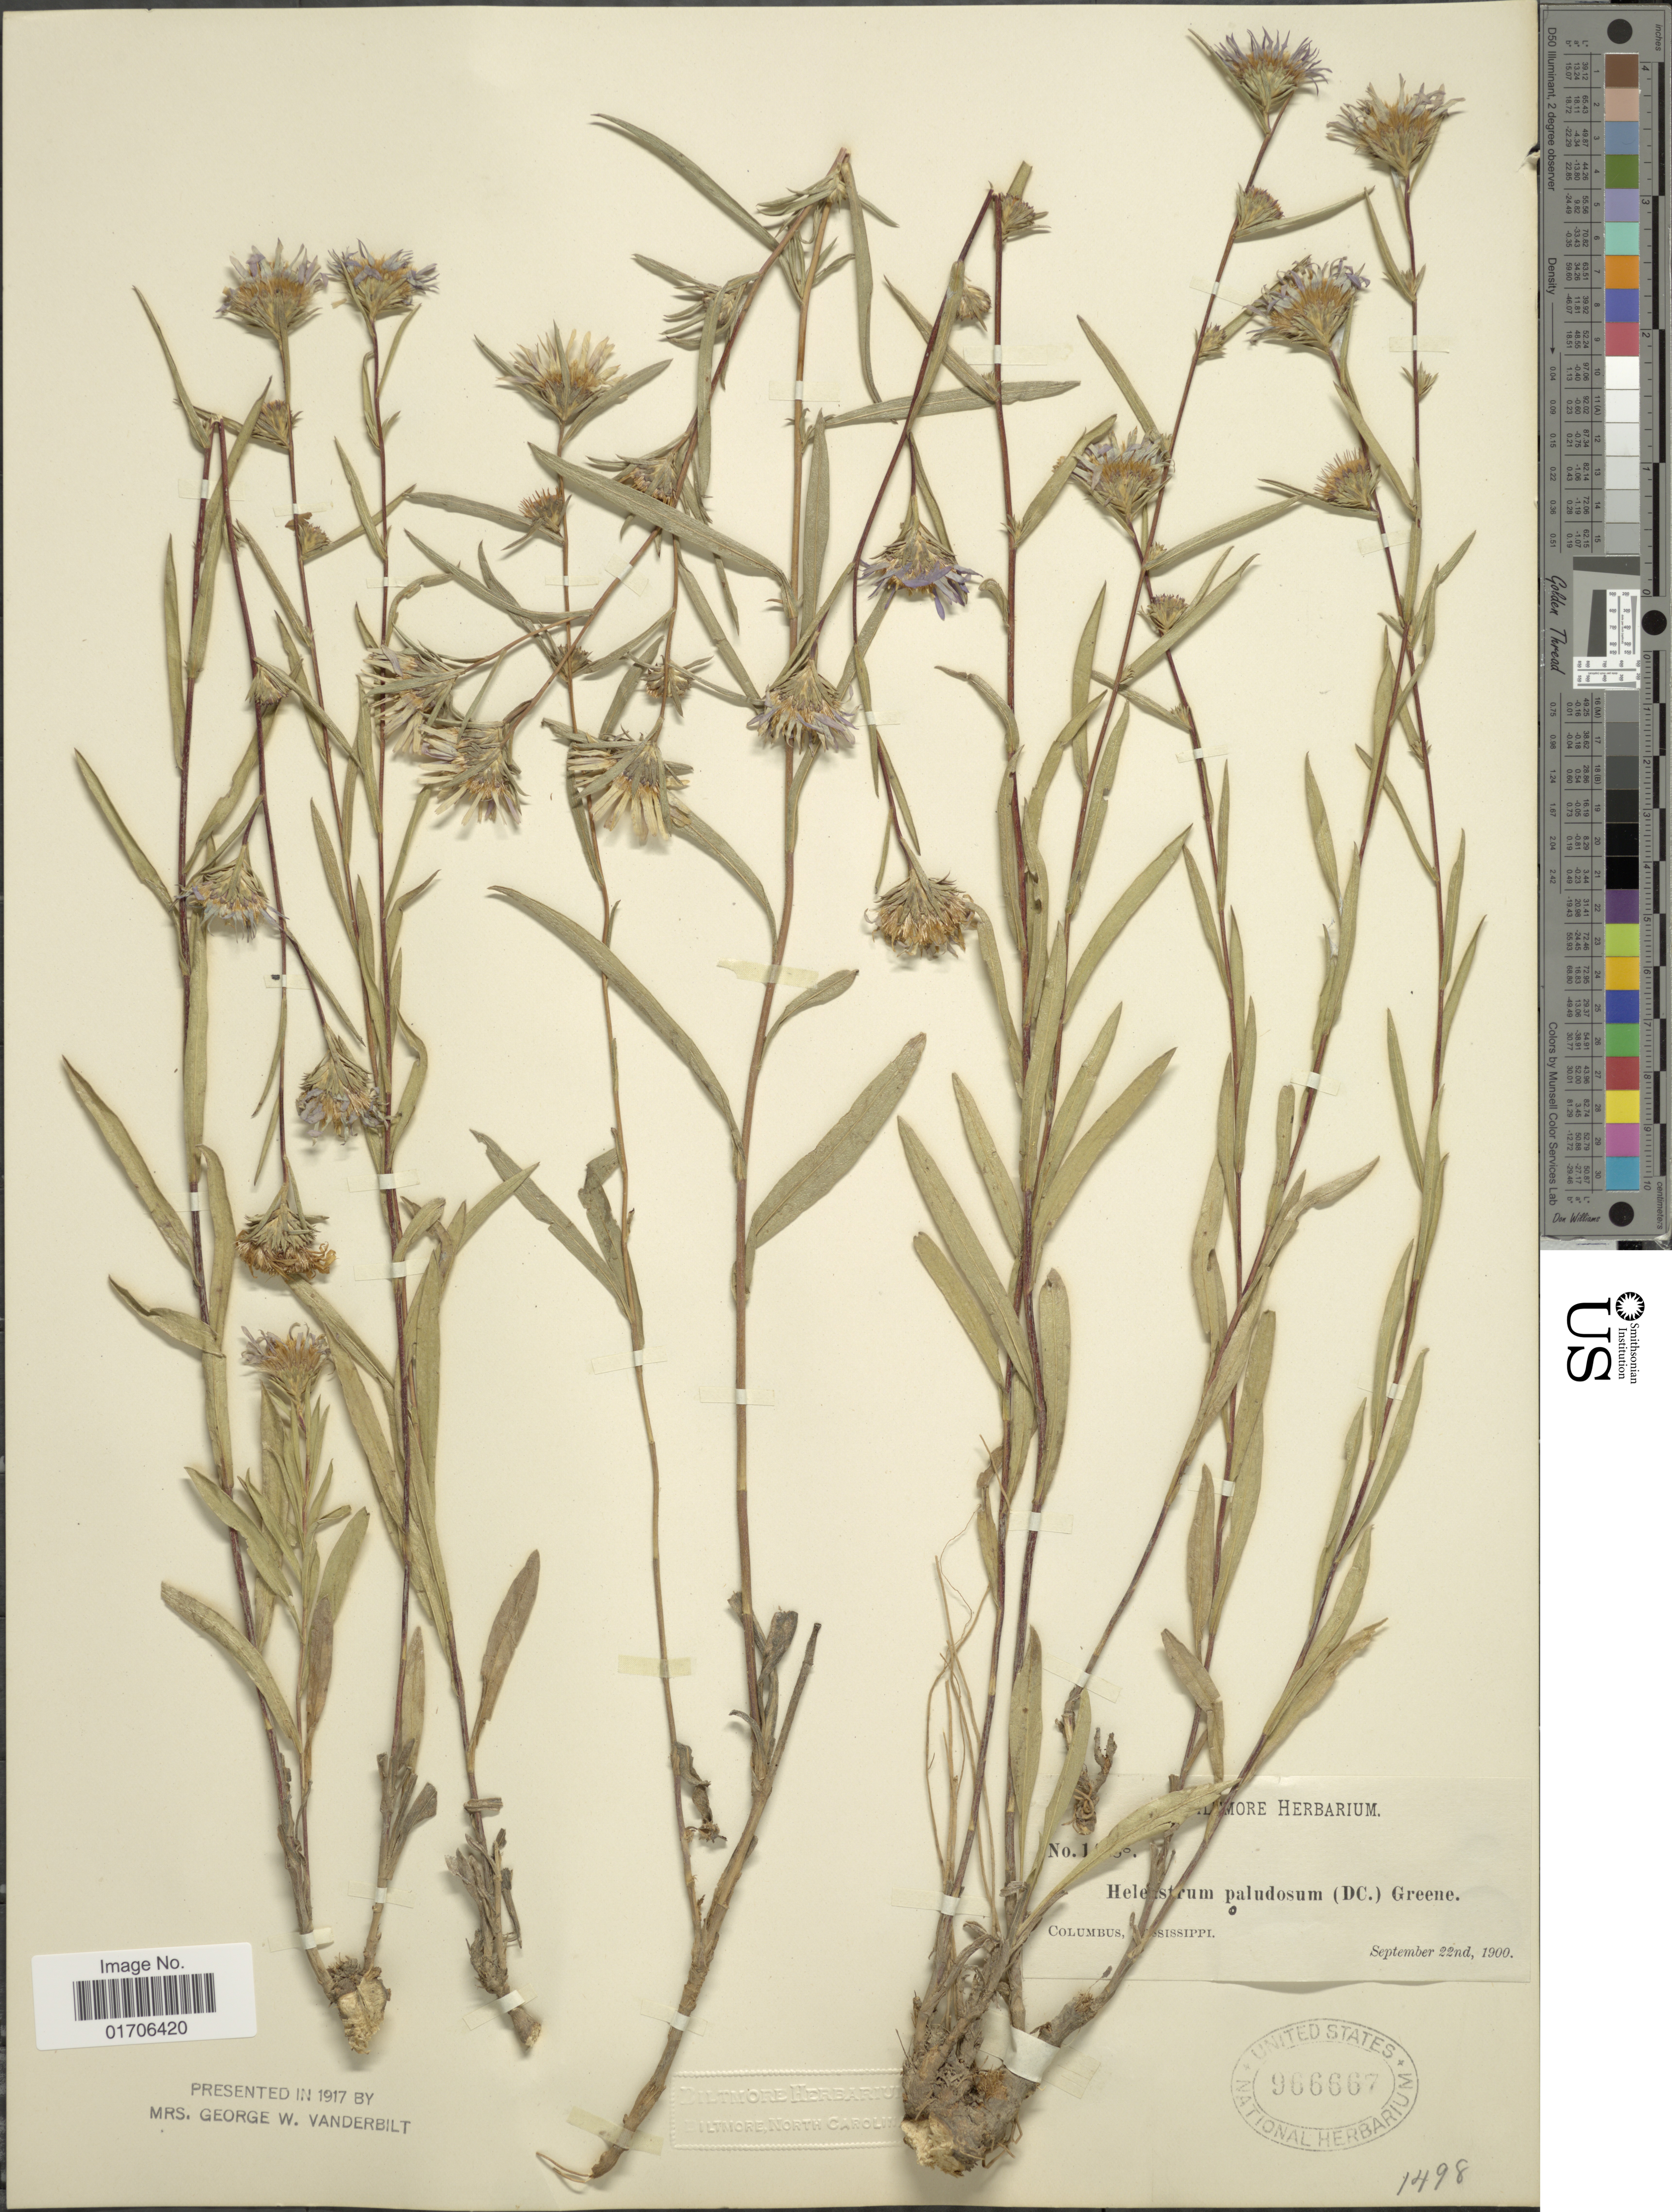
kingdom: Plantae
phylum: Tracheophyta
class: Magnoliopsida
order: Asterales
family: Asteraceae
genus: Eurybia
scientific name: Eurybia hemispherica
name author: G.L. Nesom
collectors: ex herb. Biltmore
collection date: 1900-09-22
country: United States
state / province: Mississippi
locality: Columbus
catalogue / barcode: US 966667